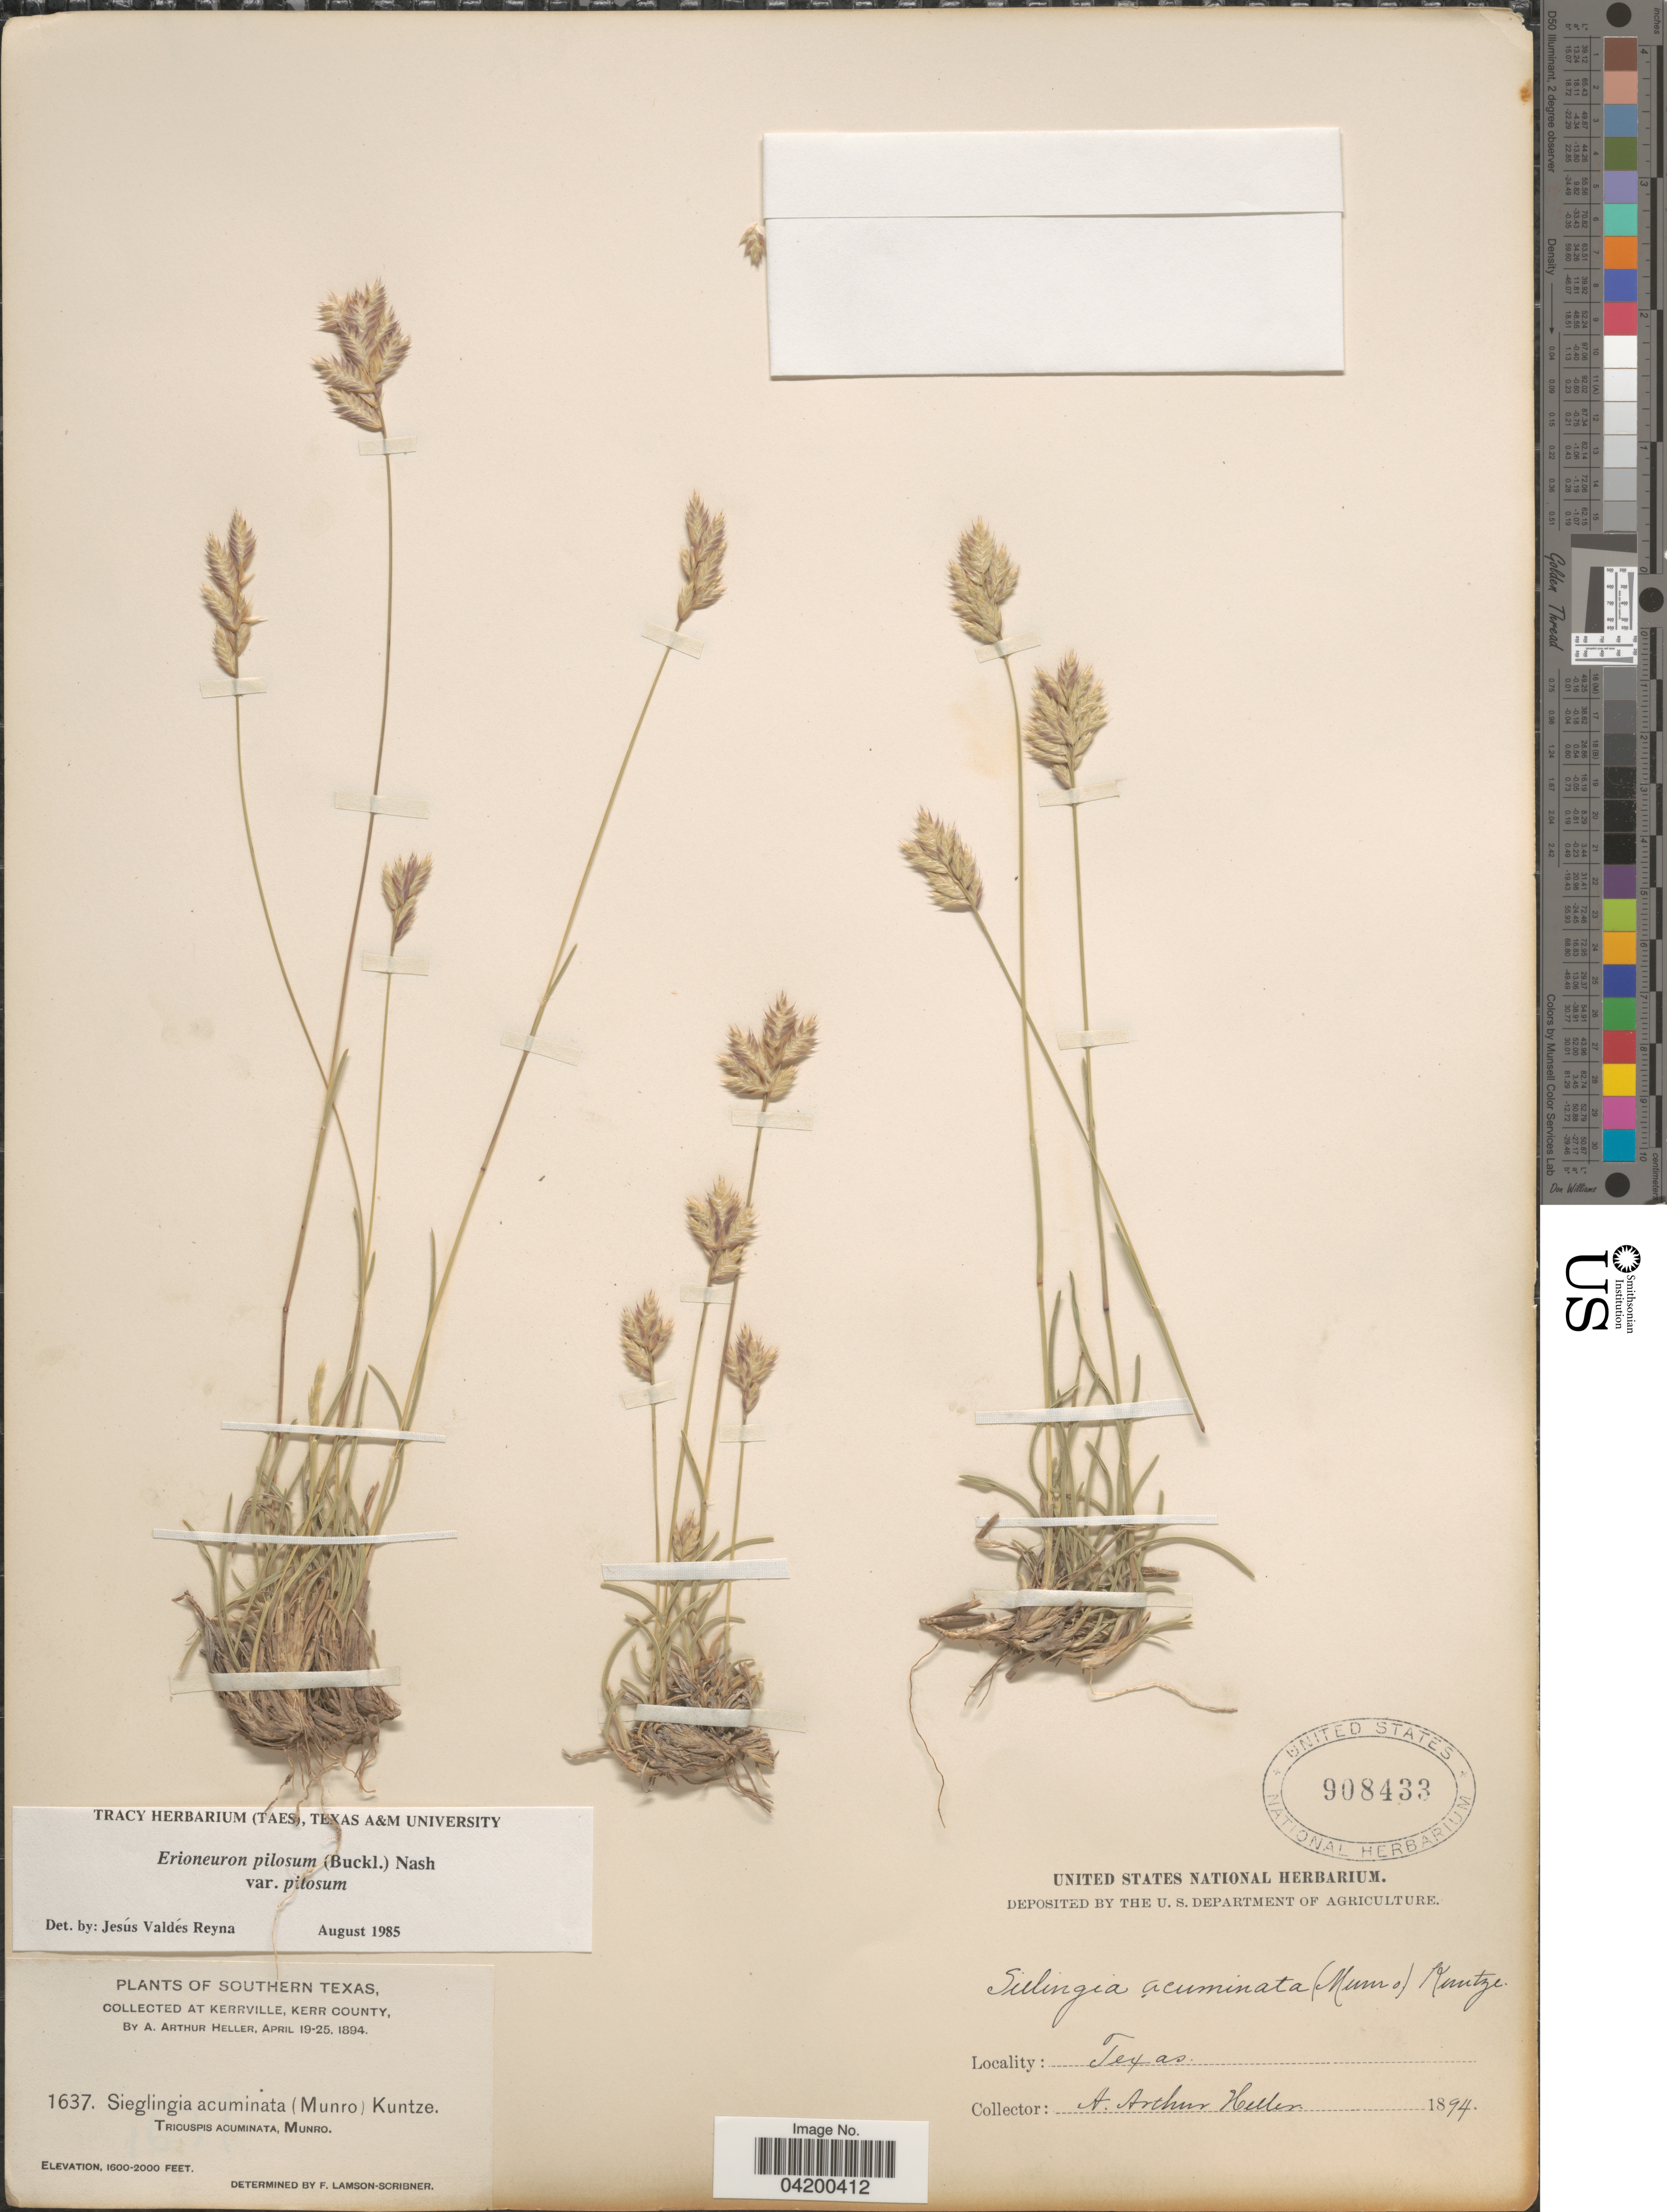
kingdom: Plantae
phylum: Tracheophyta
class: Liliopsida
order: Poales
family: Poaceae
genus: Erioneuron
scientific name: Erioneuron pilosum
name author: (Buckley) Nash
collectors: A. A. Heller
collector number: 1637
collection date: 1894-04-19/1894-04-25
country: United States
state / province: Texas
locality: Southern Texas. Kerrville, Kerr County.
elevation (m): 488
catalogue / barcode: US 908433